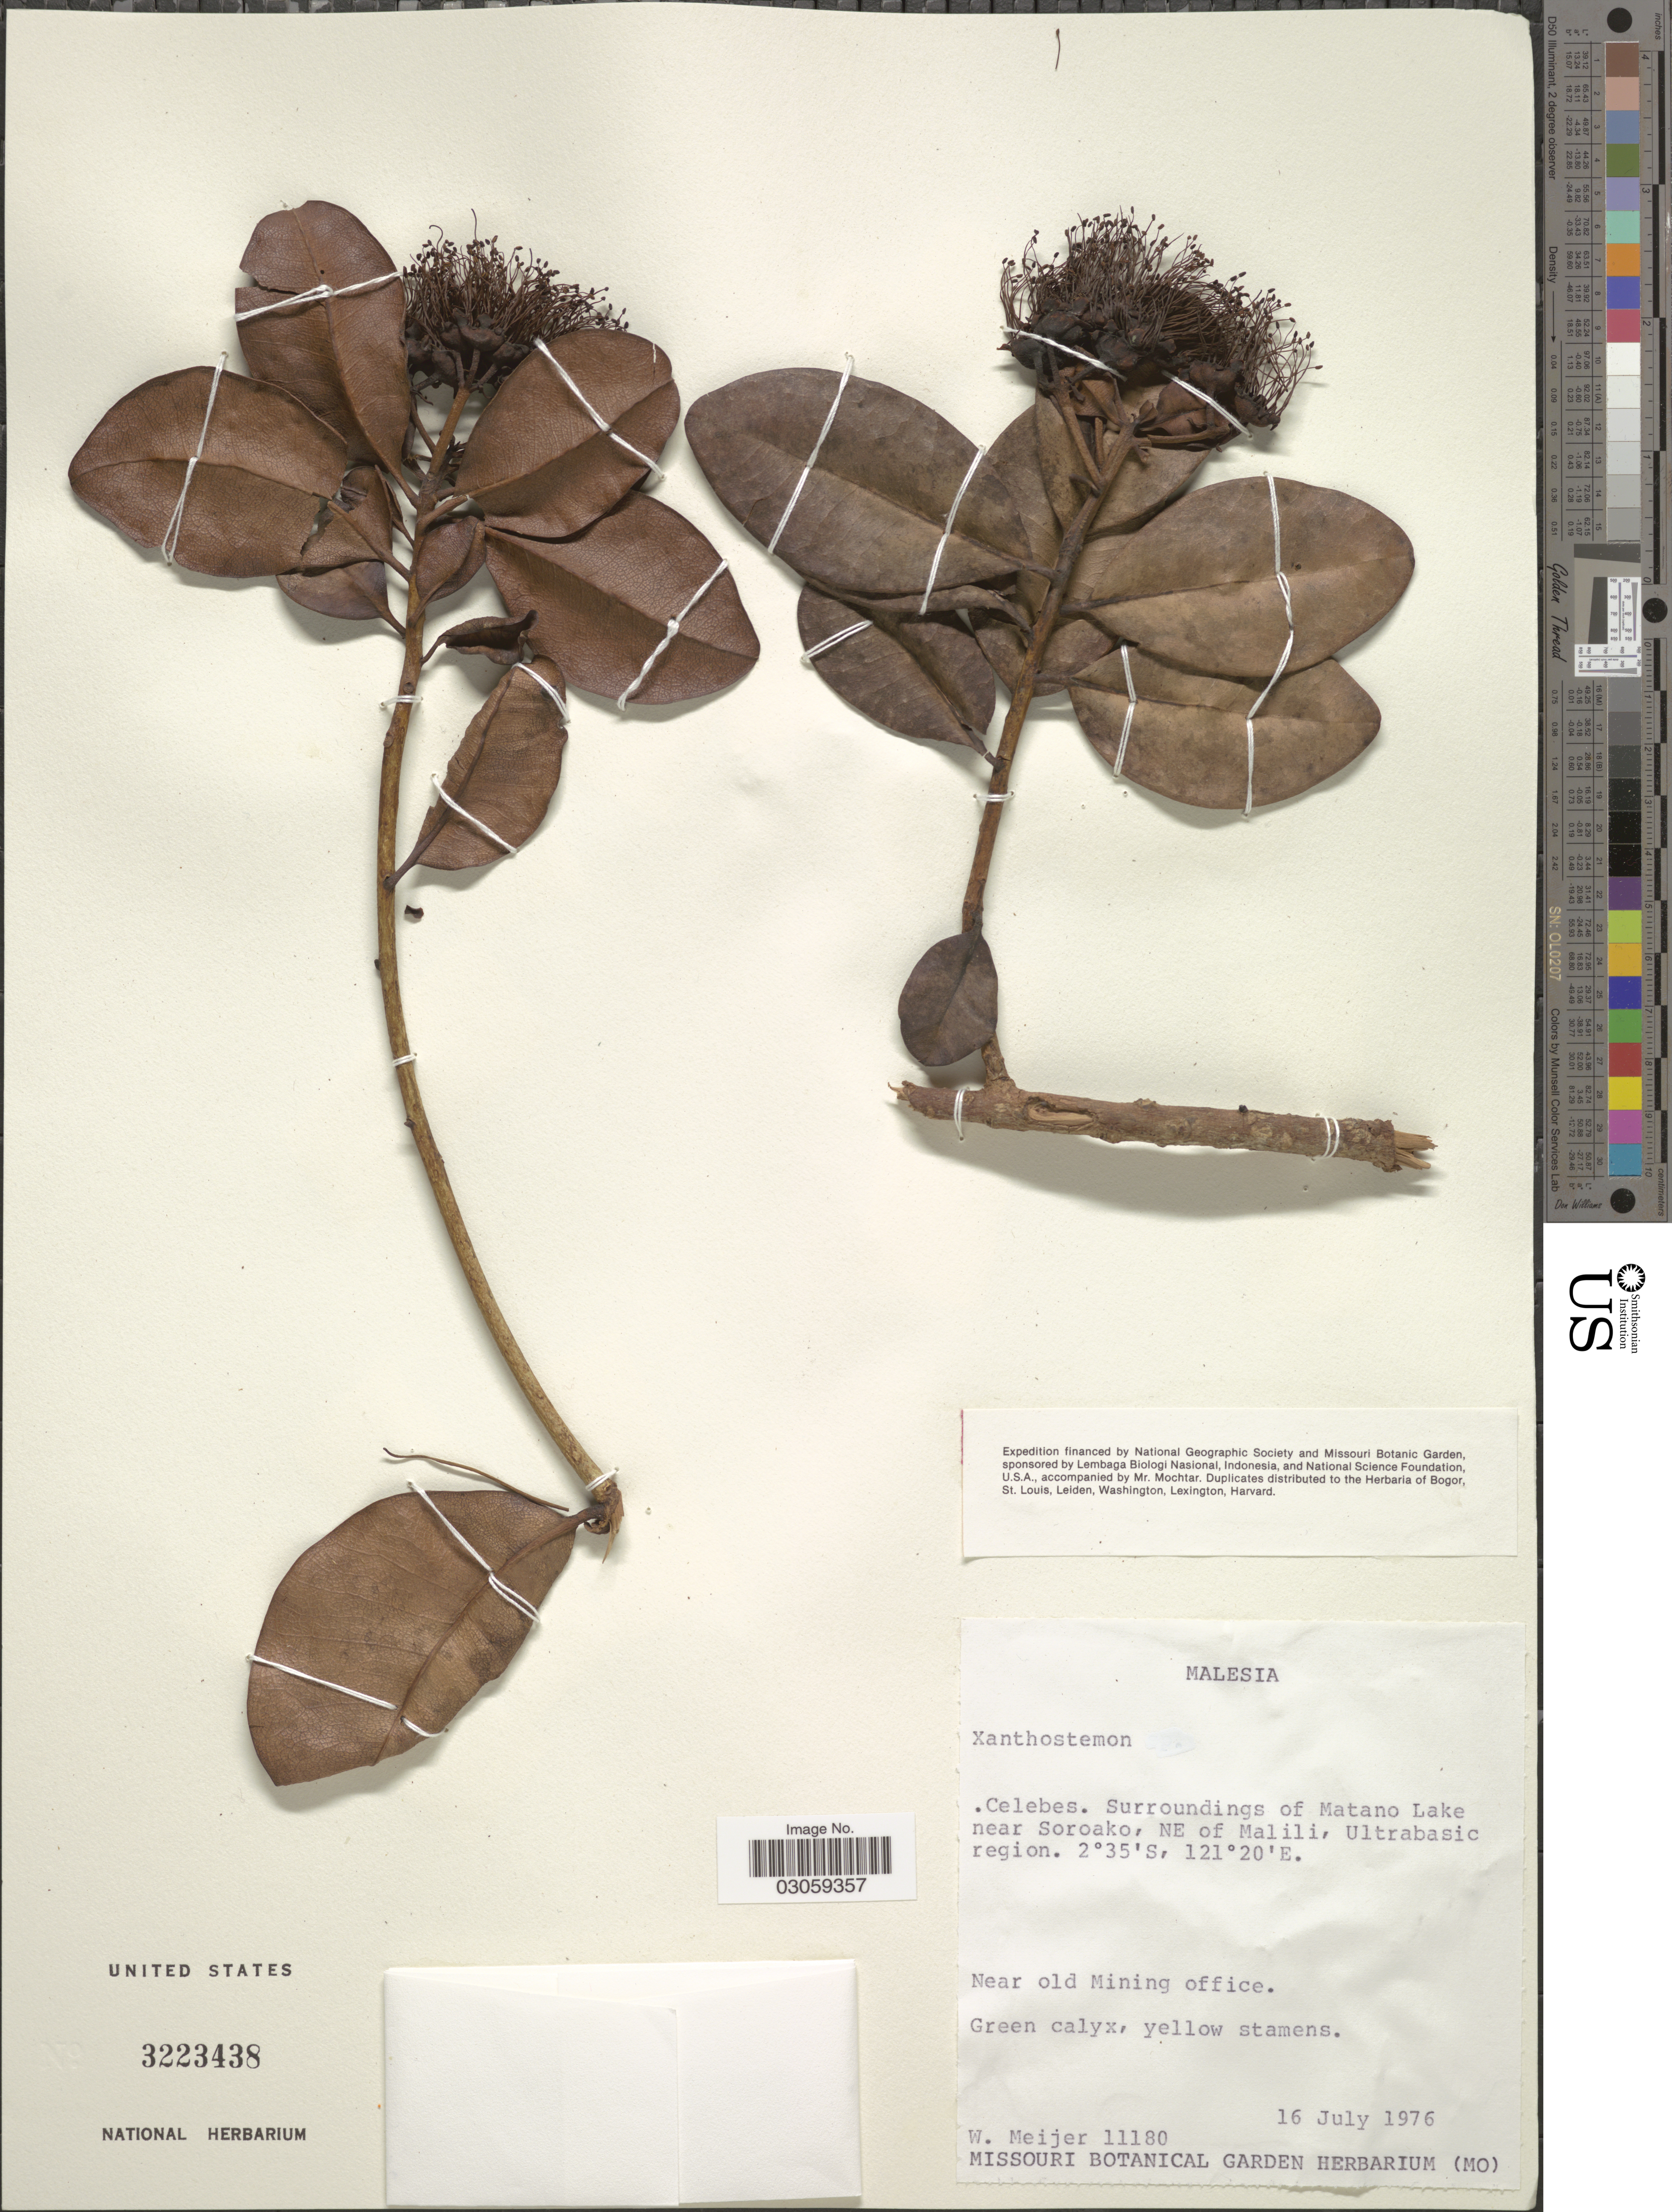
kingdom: Plantae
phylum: Tracheophyta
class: Magnoliopsida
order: Myrtales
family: Myrtaceae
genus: Xanthostemon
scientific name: Xanthostemon sp.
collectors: W. Meijer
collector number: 11180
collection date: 1976-07-16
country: Malaysia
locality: Malesia. Celebes. Surroundings of Matano Lake near Soroako, NE of Malili, Ultrabasic region. Near old Mining office.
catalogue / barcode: US 3223438